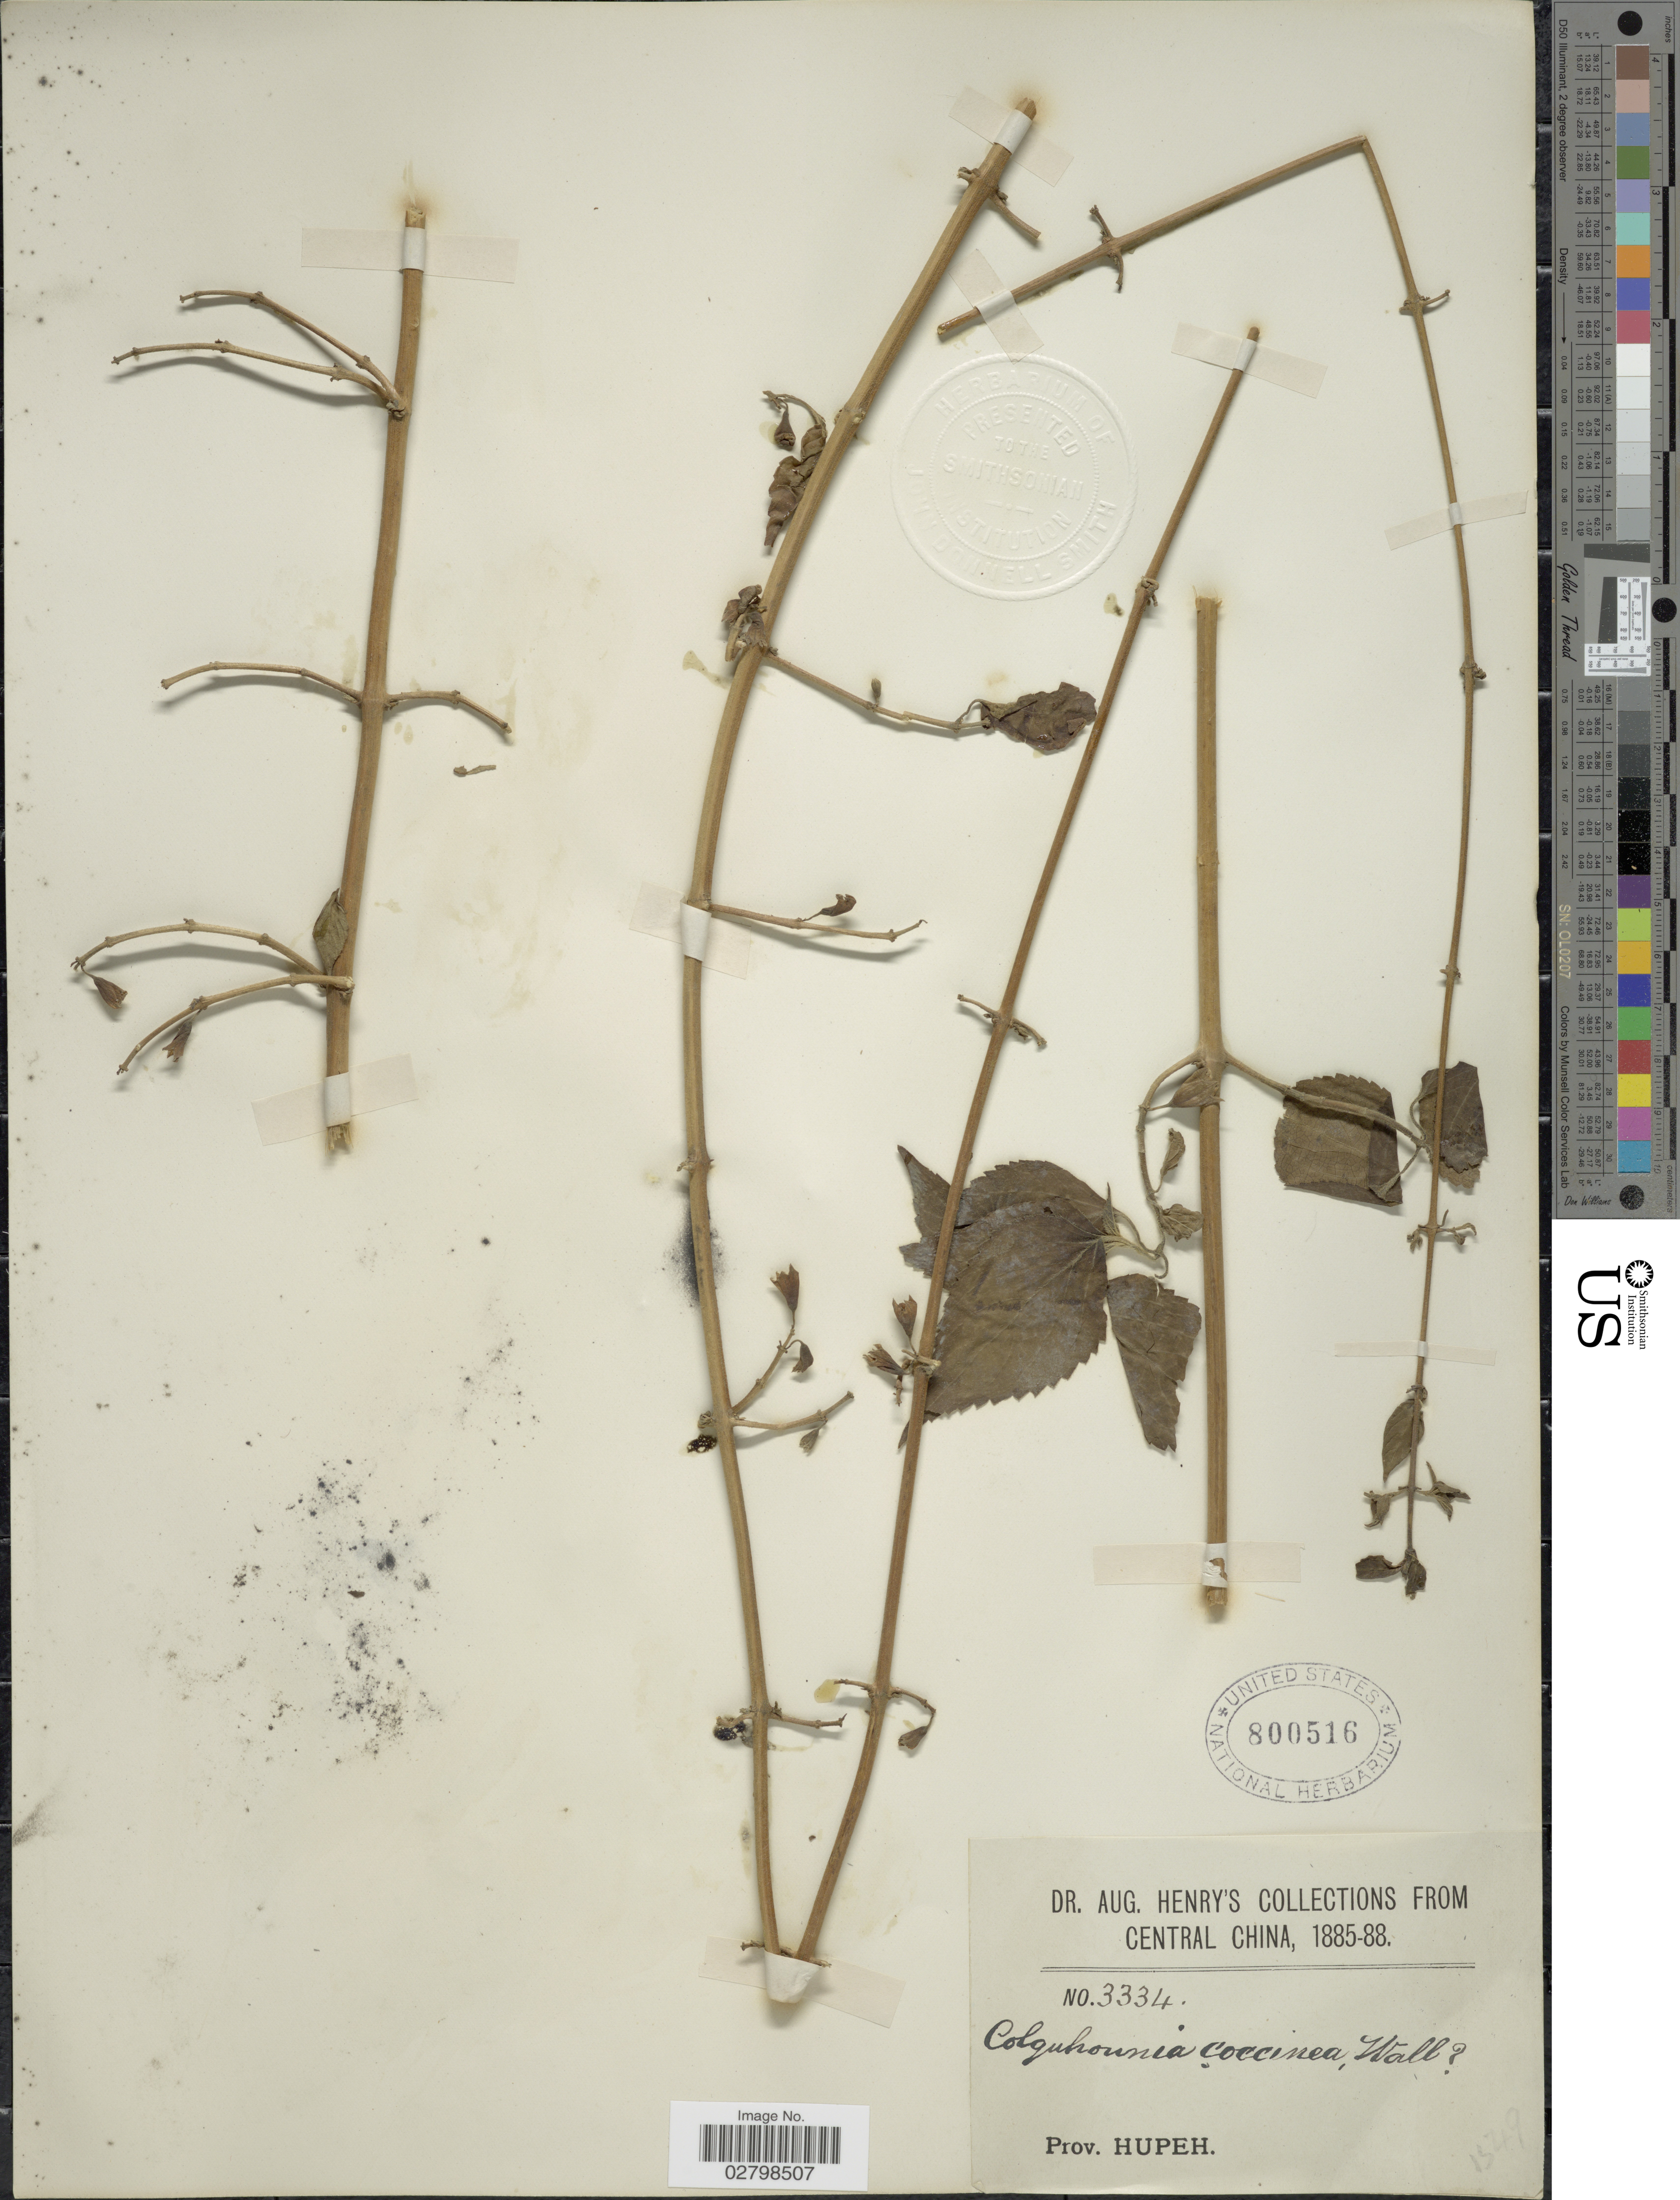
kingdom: Plantae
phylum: Tracheophyta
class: Magnoliopsida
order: Lamiales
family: Lamiaceae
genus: Colquhounia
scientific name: Colquhounia coccinea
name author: Wall.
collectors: A. Henry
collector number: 3334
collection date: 1885/1888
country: China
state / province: Hubei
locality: Central China. Prov. Hupeh.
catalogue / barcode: US 800516